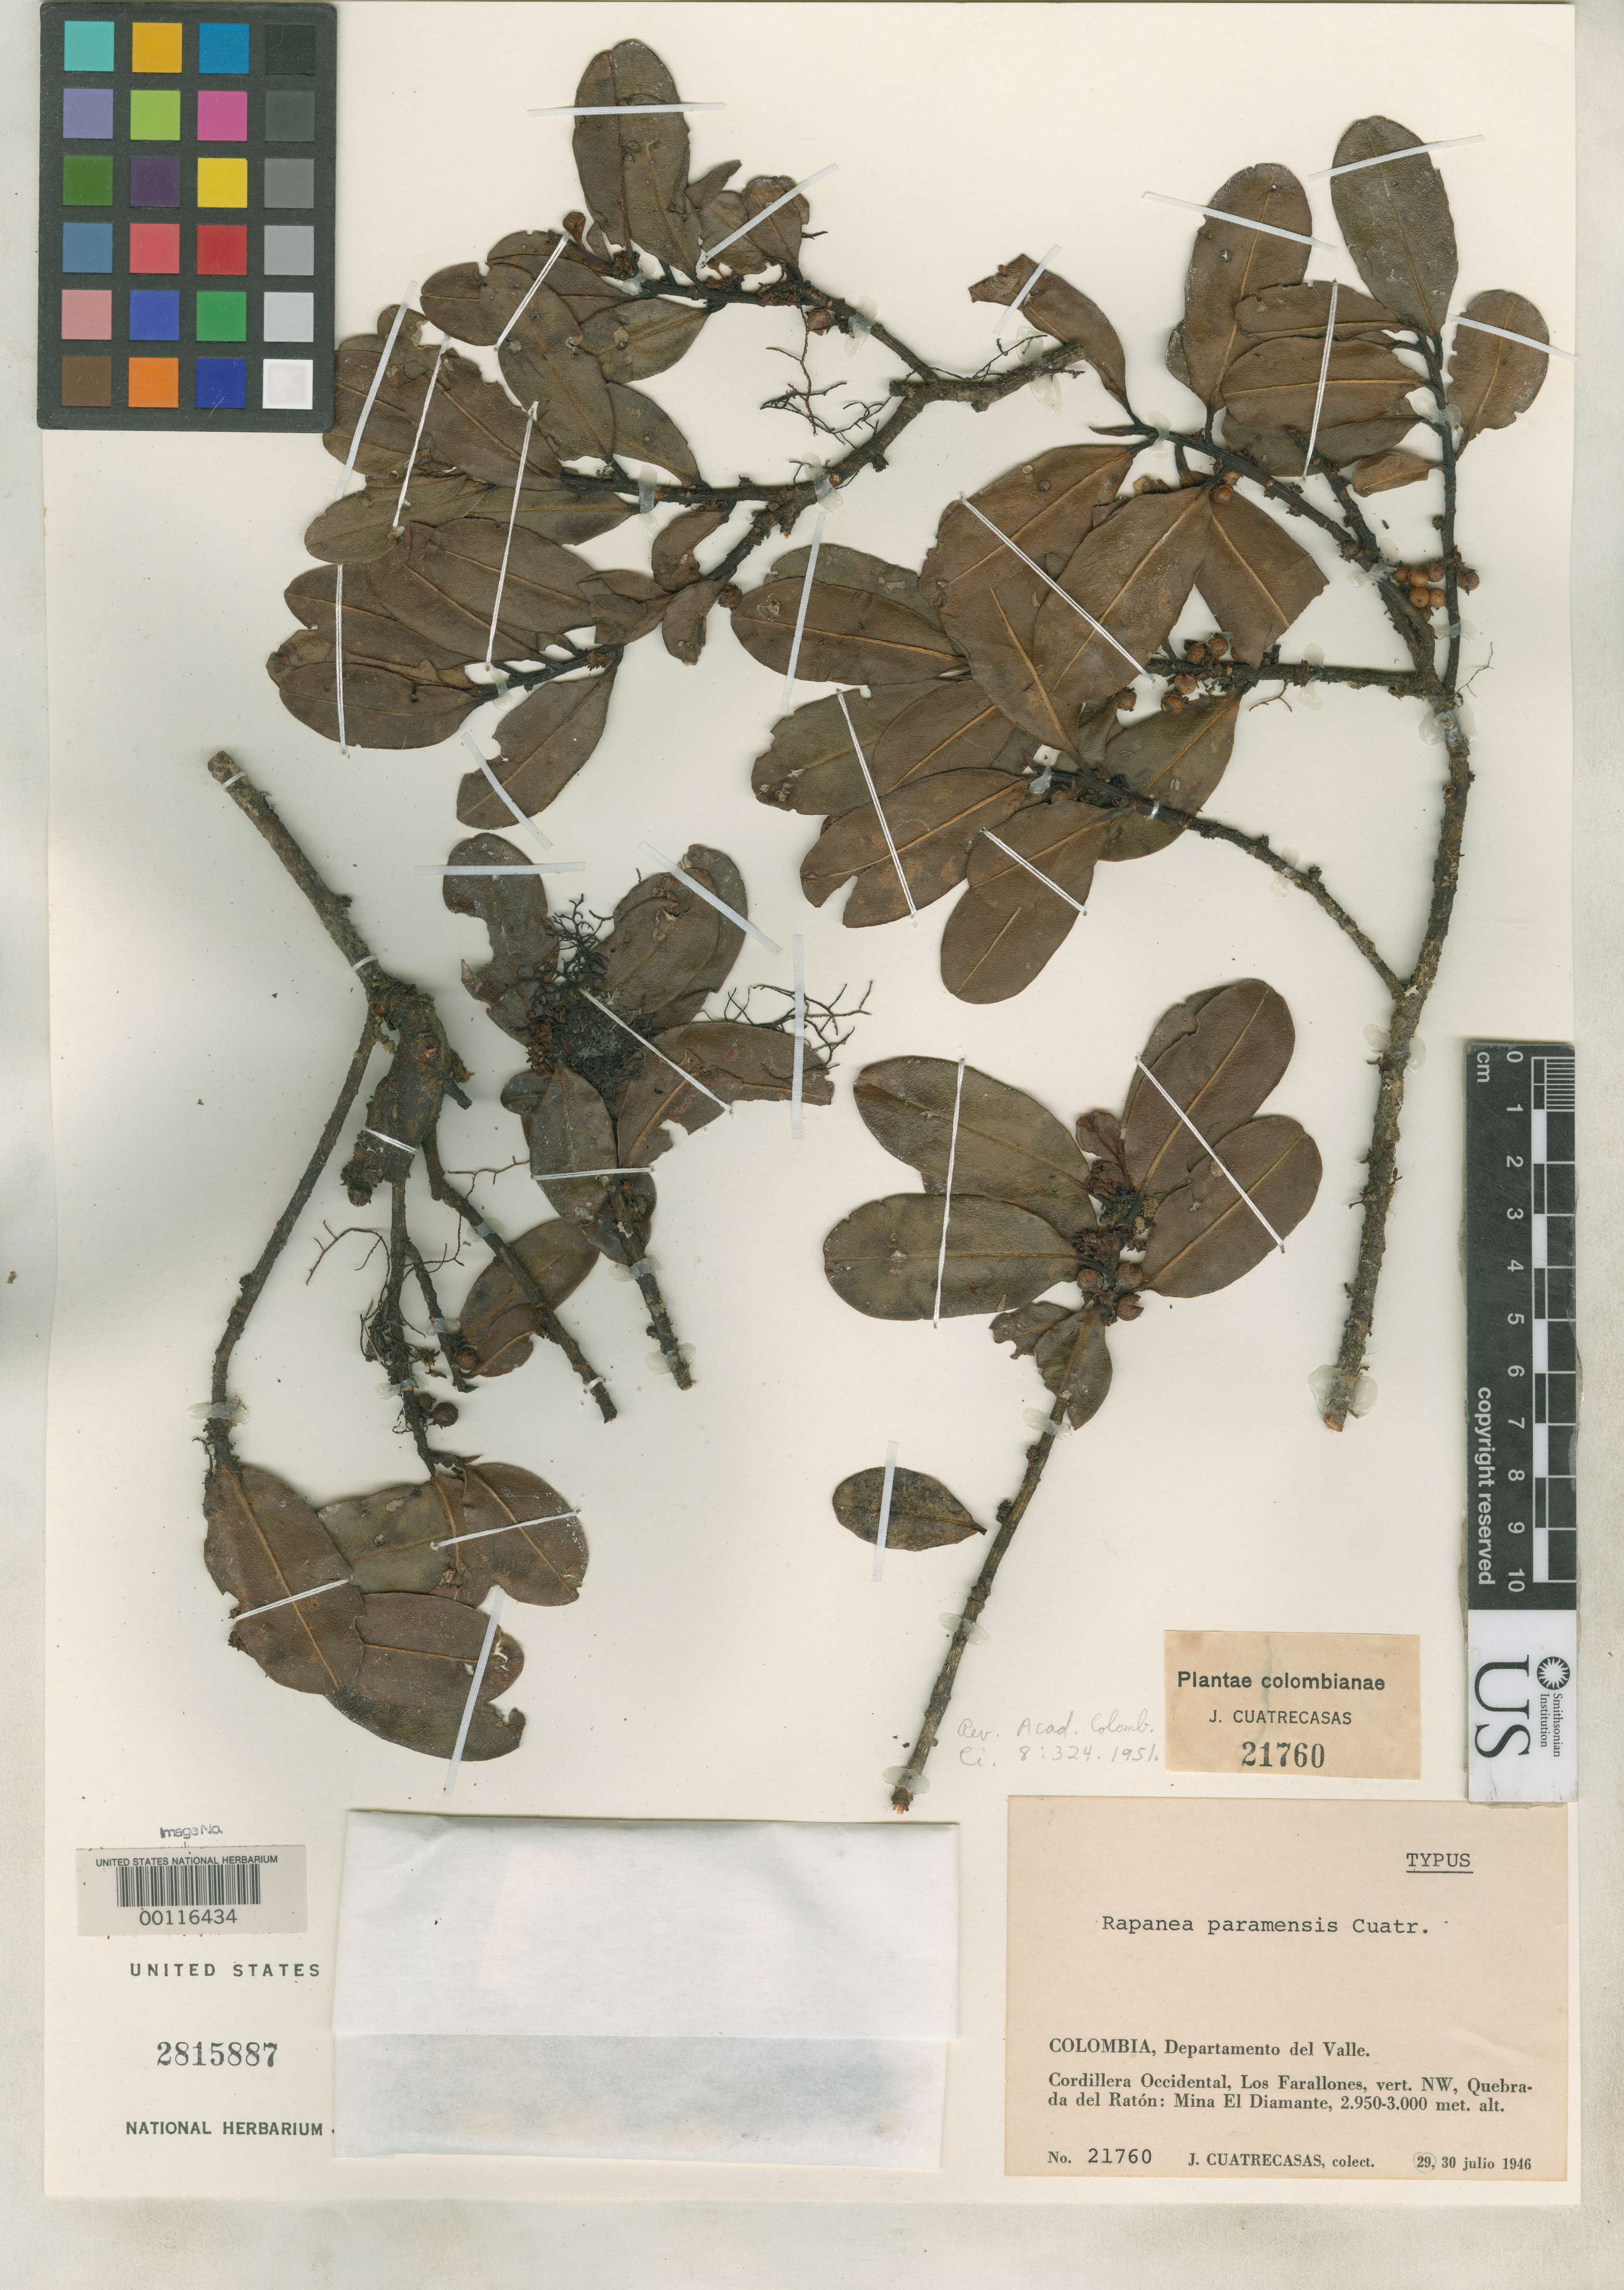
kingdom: Plantae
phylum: Tracheophyta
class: Magnoliopsida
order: Ericales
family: Primulaceae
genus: Rapanea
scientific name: Rapanea paramensis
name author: Cuatrec.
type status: Isotype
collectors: J. Cuatrecasas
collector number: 21760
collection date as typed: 29 Jul 1946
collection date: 1946-07-29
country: Colombia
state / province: Valle del Cauca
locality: Cordillera Occidental, Los Farallones, Vertiente NW, Quebrada del Raton, Mina El Diamante.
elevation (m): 2950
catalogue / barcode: US 2815887